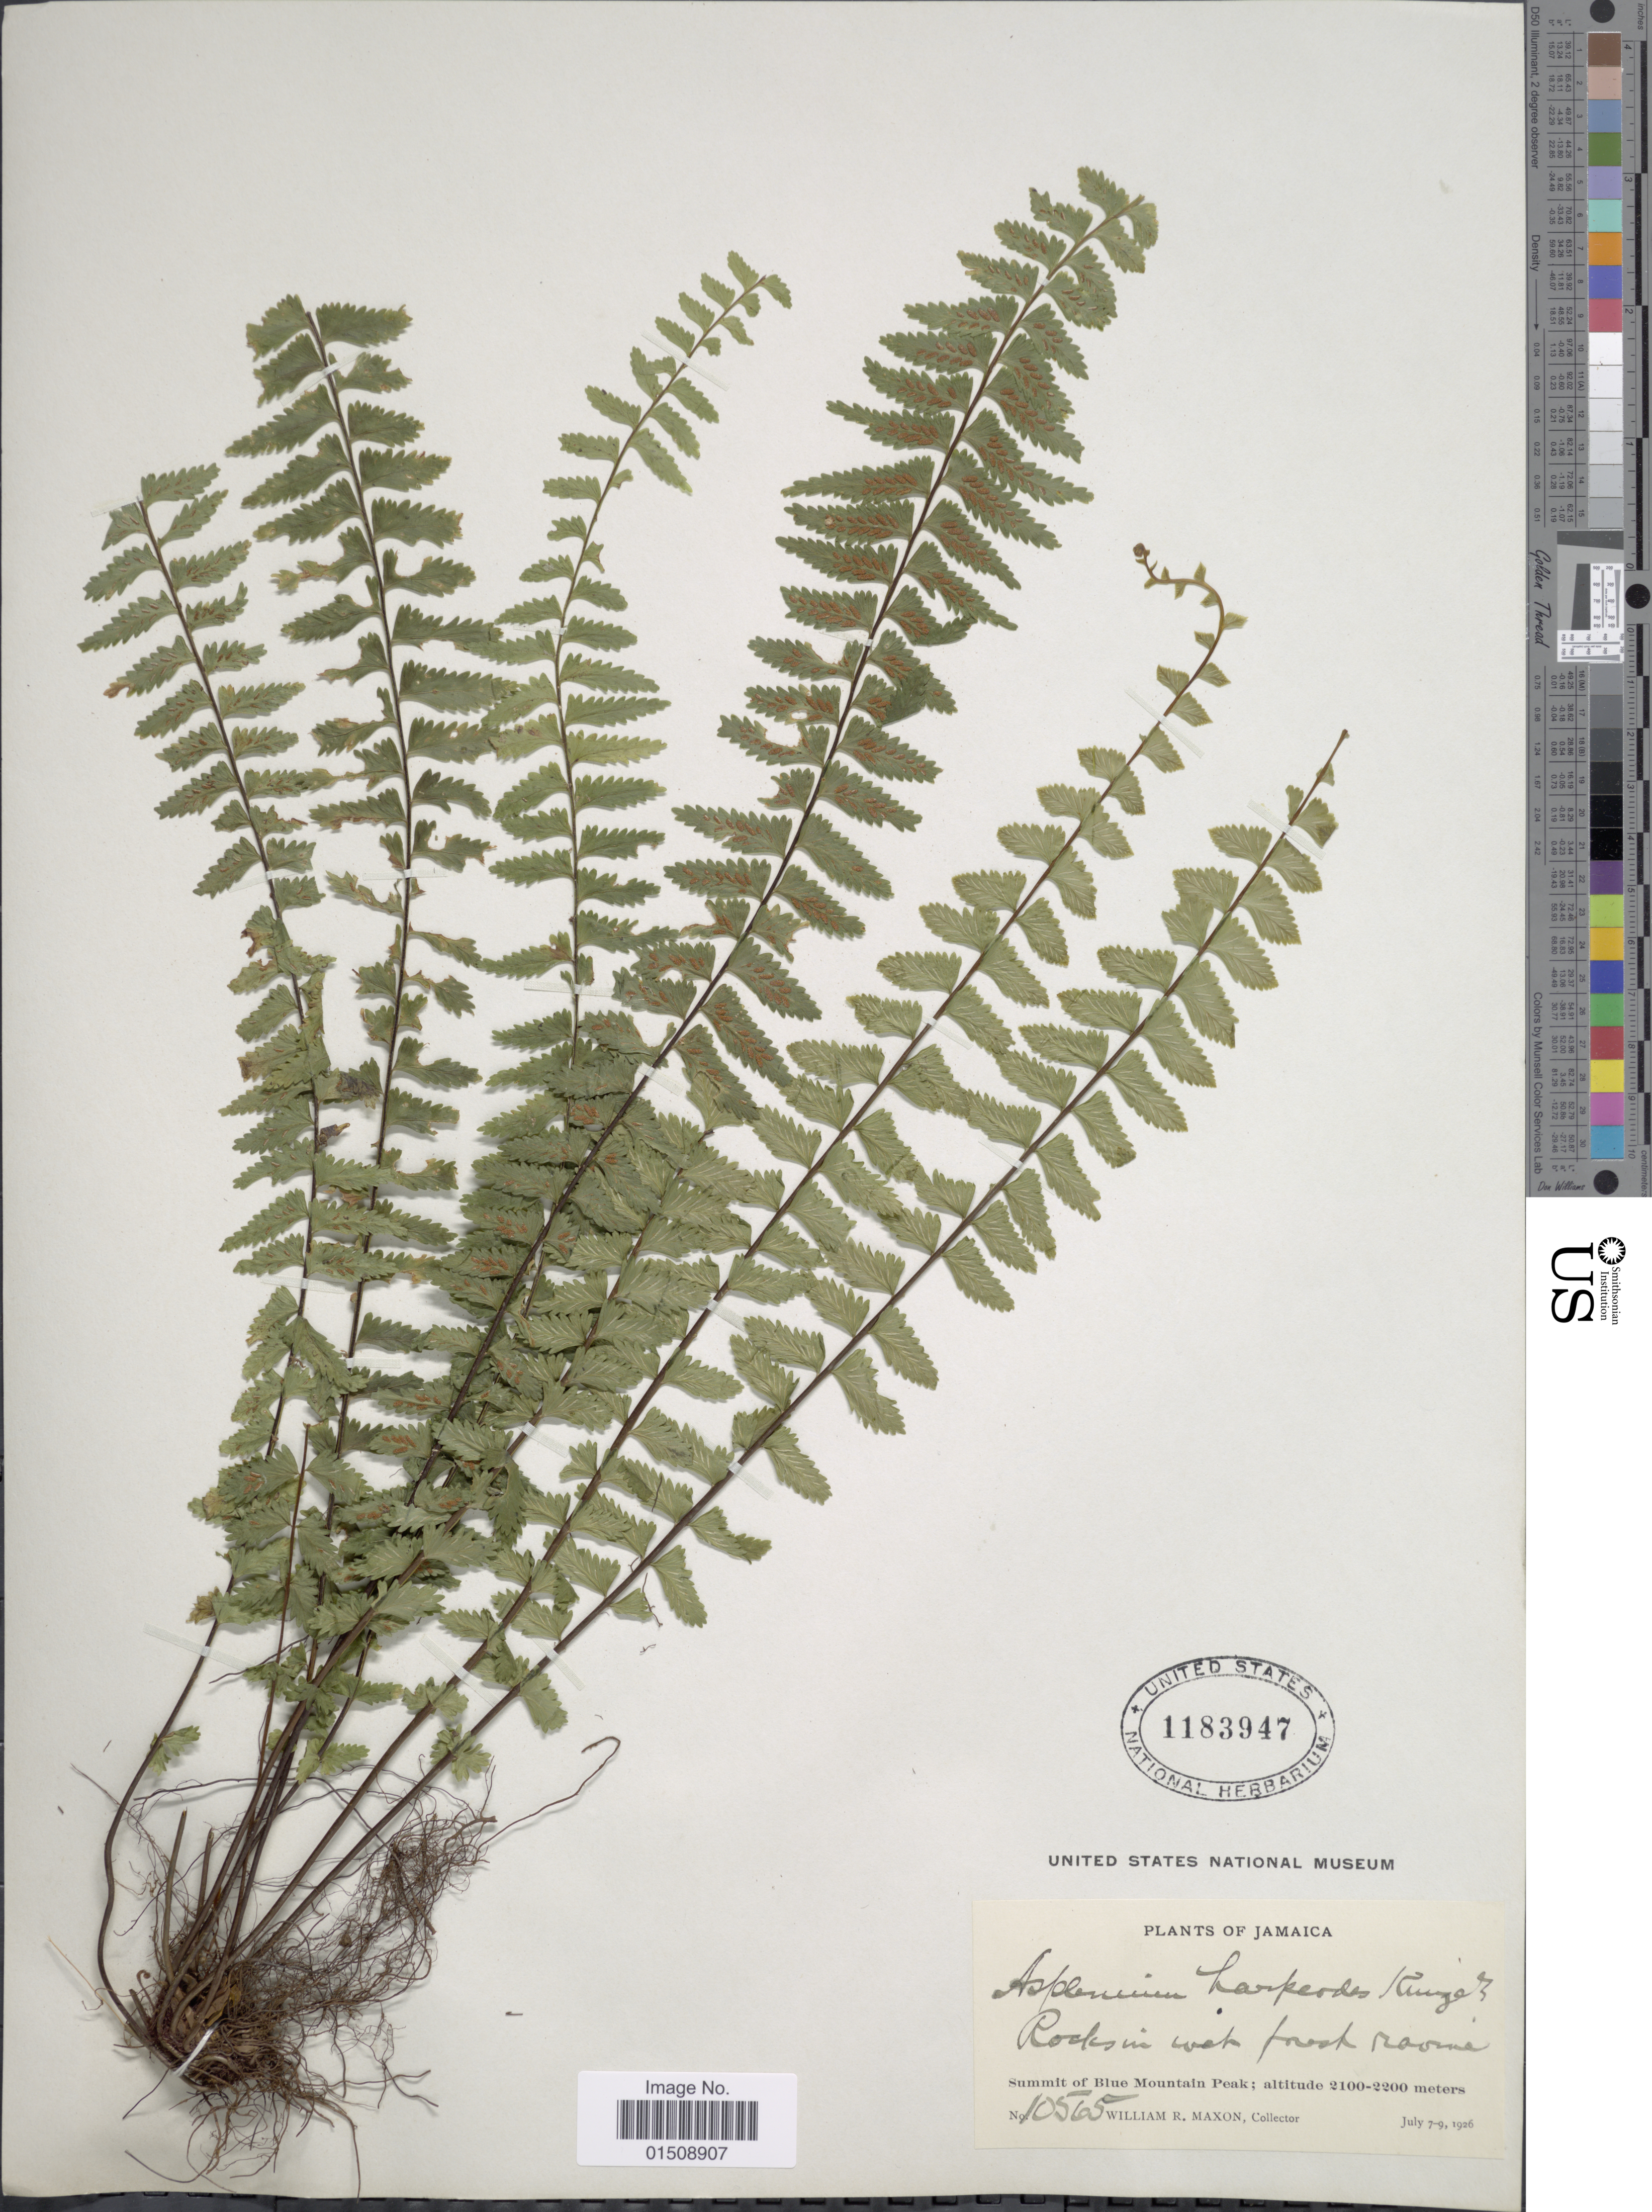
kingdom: Plantae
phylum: Tracheophyta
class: Polypodiopsida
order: Polypodiales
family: Aspleniaceae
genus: Asplenium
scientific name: Asplenium harpeodes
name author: Kunze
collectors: W. R. Maxon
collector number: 10565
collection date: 1926-07-07/1926-07-09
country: Jamaica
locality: Summit of Blue Mountain Peak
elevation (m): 2100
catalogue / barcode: US 1183947